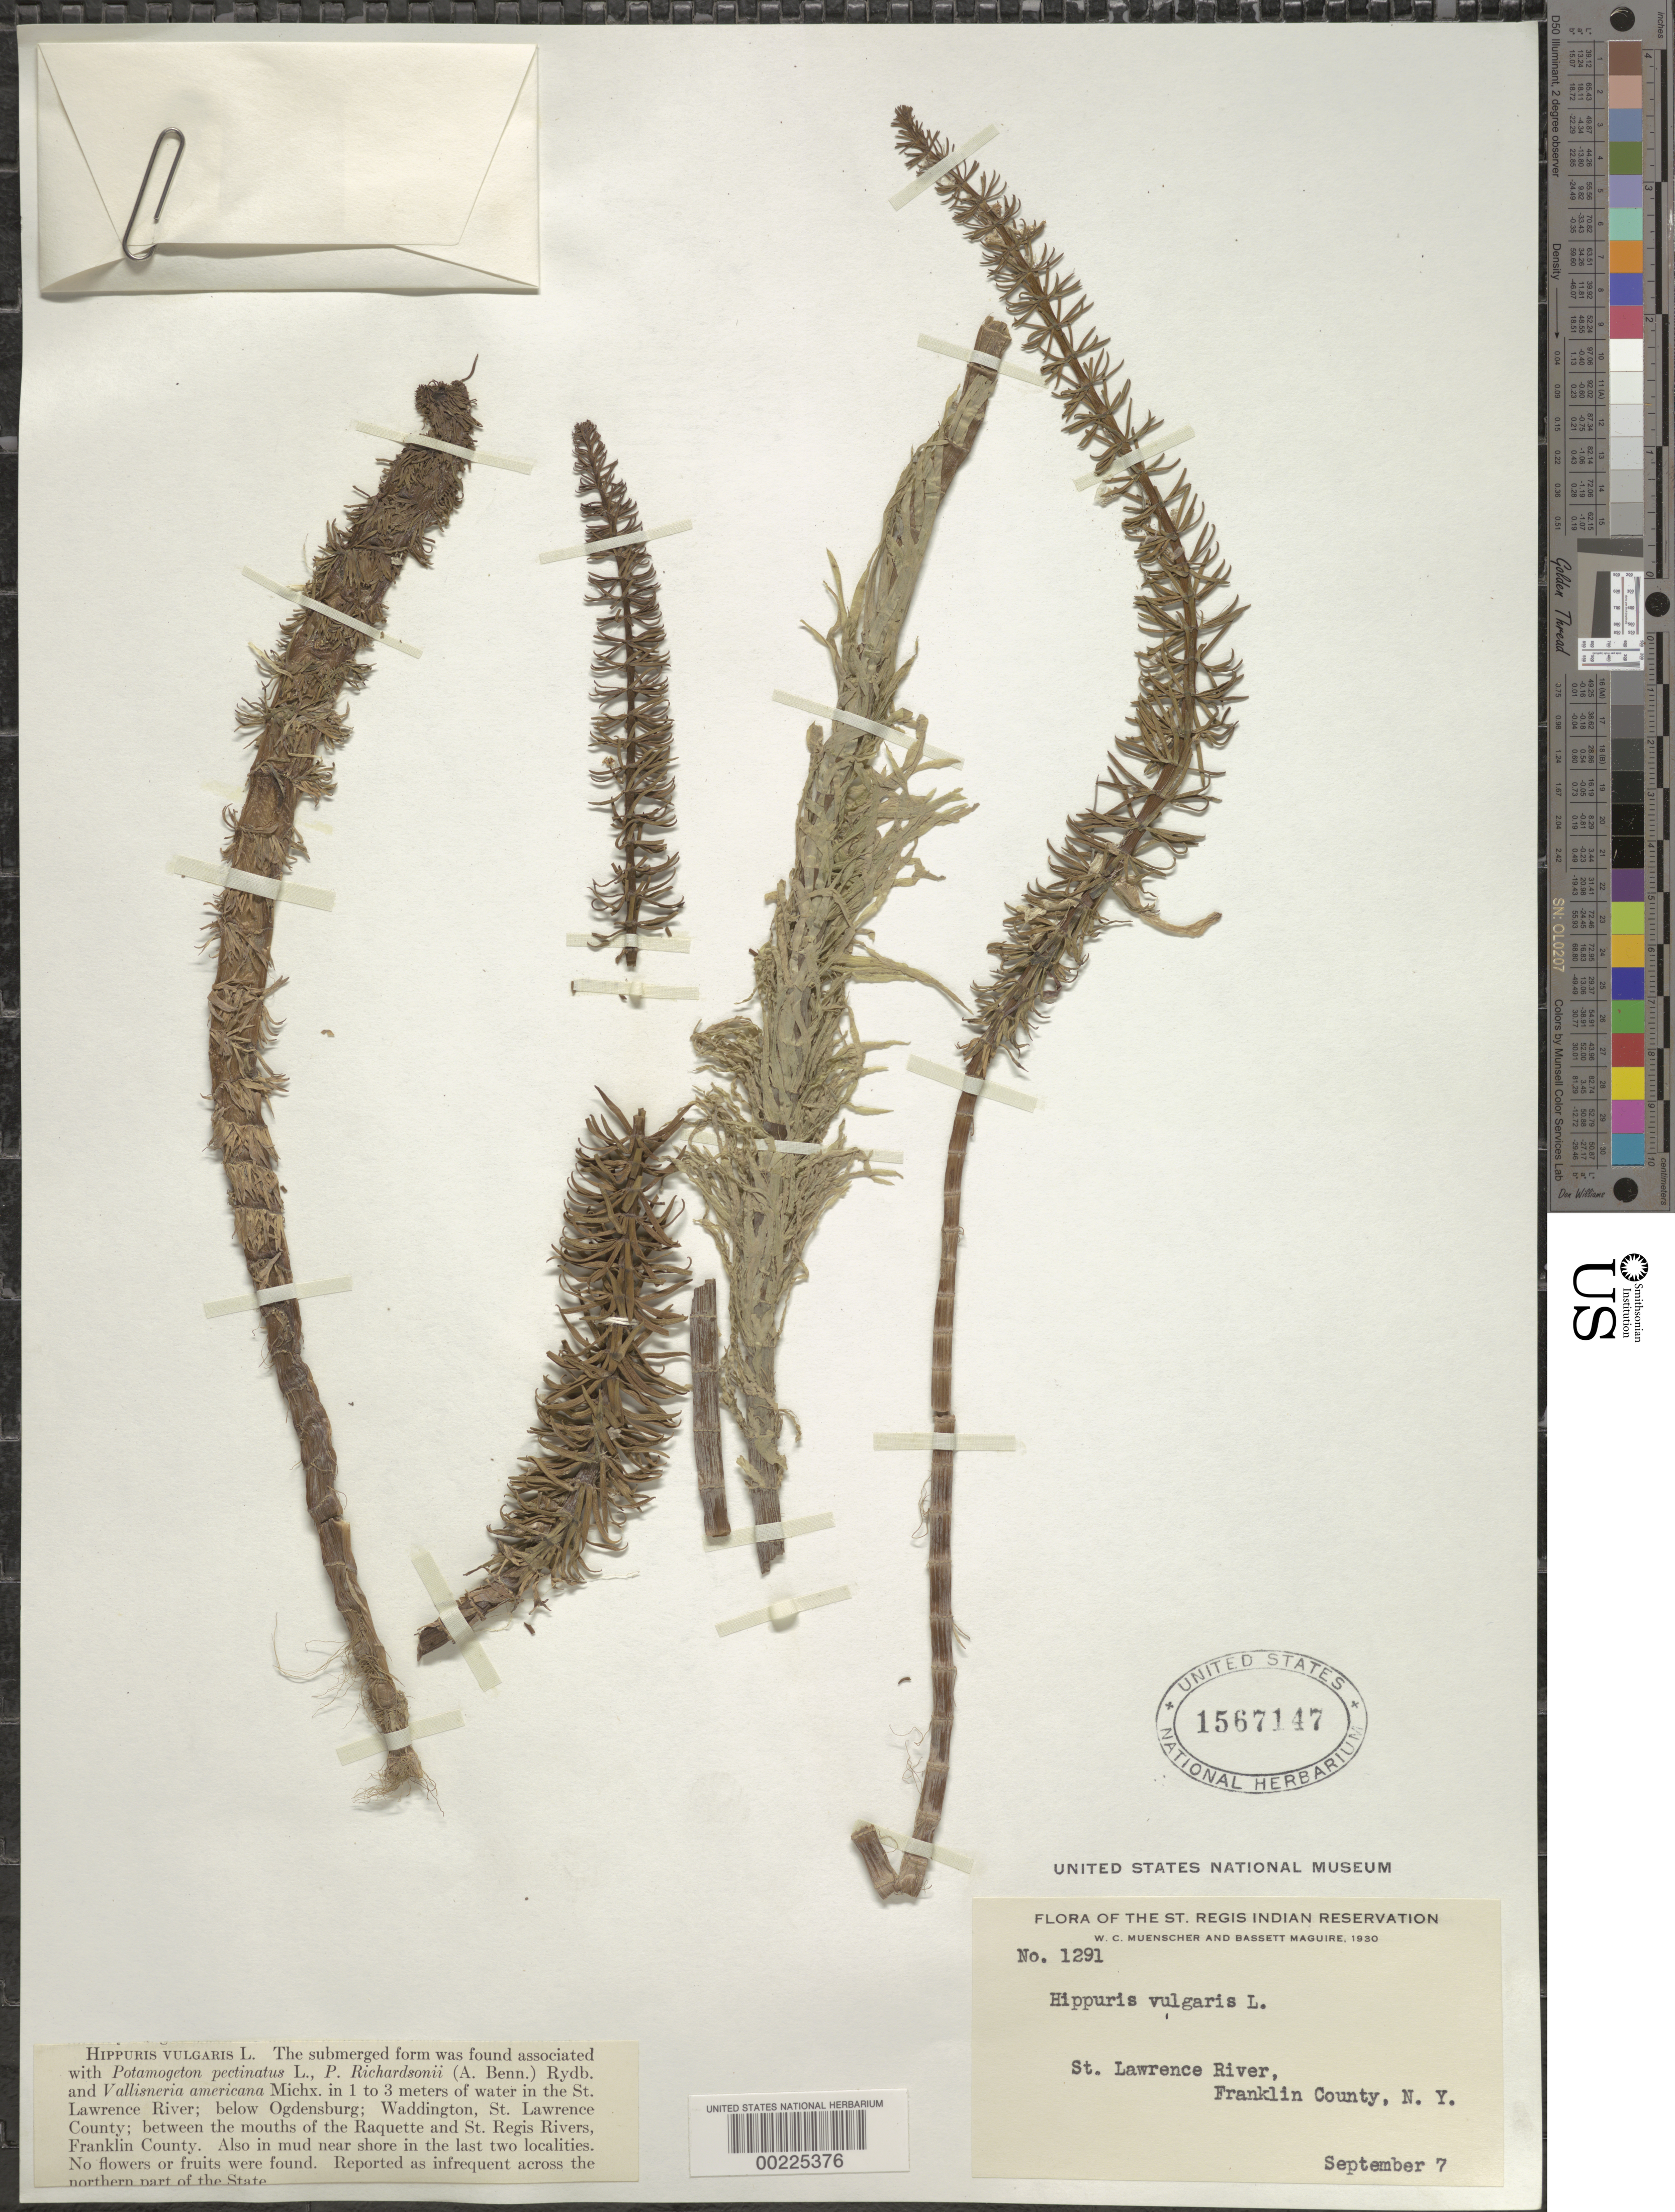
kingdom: Plantae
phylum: Tracheophyta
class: Magnoliopsida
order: Lamiales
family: Plantaginaceae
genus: Hippuris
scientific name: Hippuris tetraphylla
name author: L. f.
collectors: W. Muenscher & B. Maguire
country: United States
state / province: New York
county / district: Franklin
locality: St. lawrence river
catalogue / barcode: US 1567147